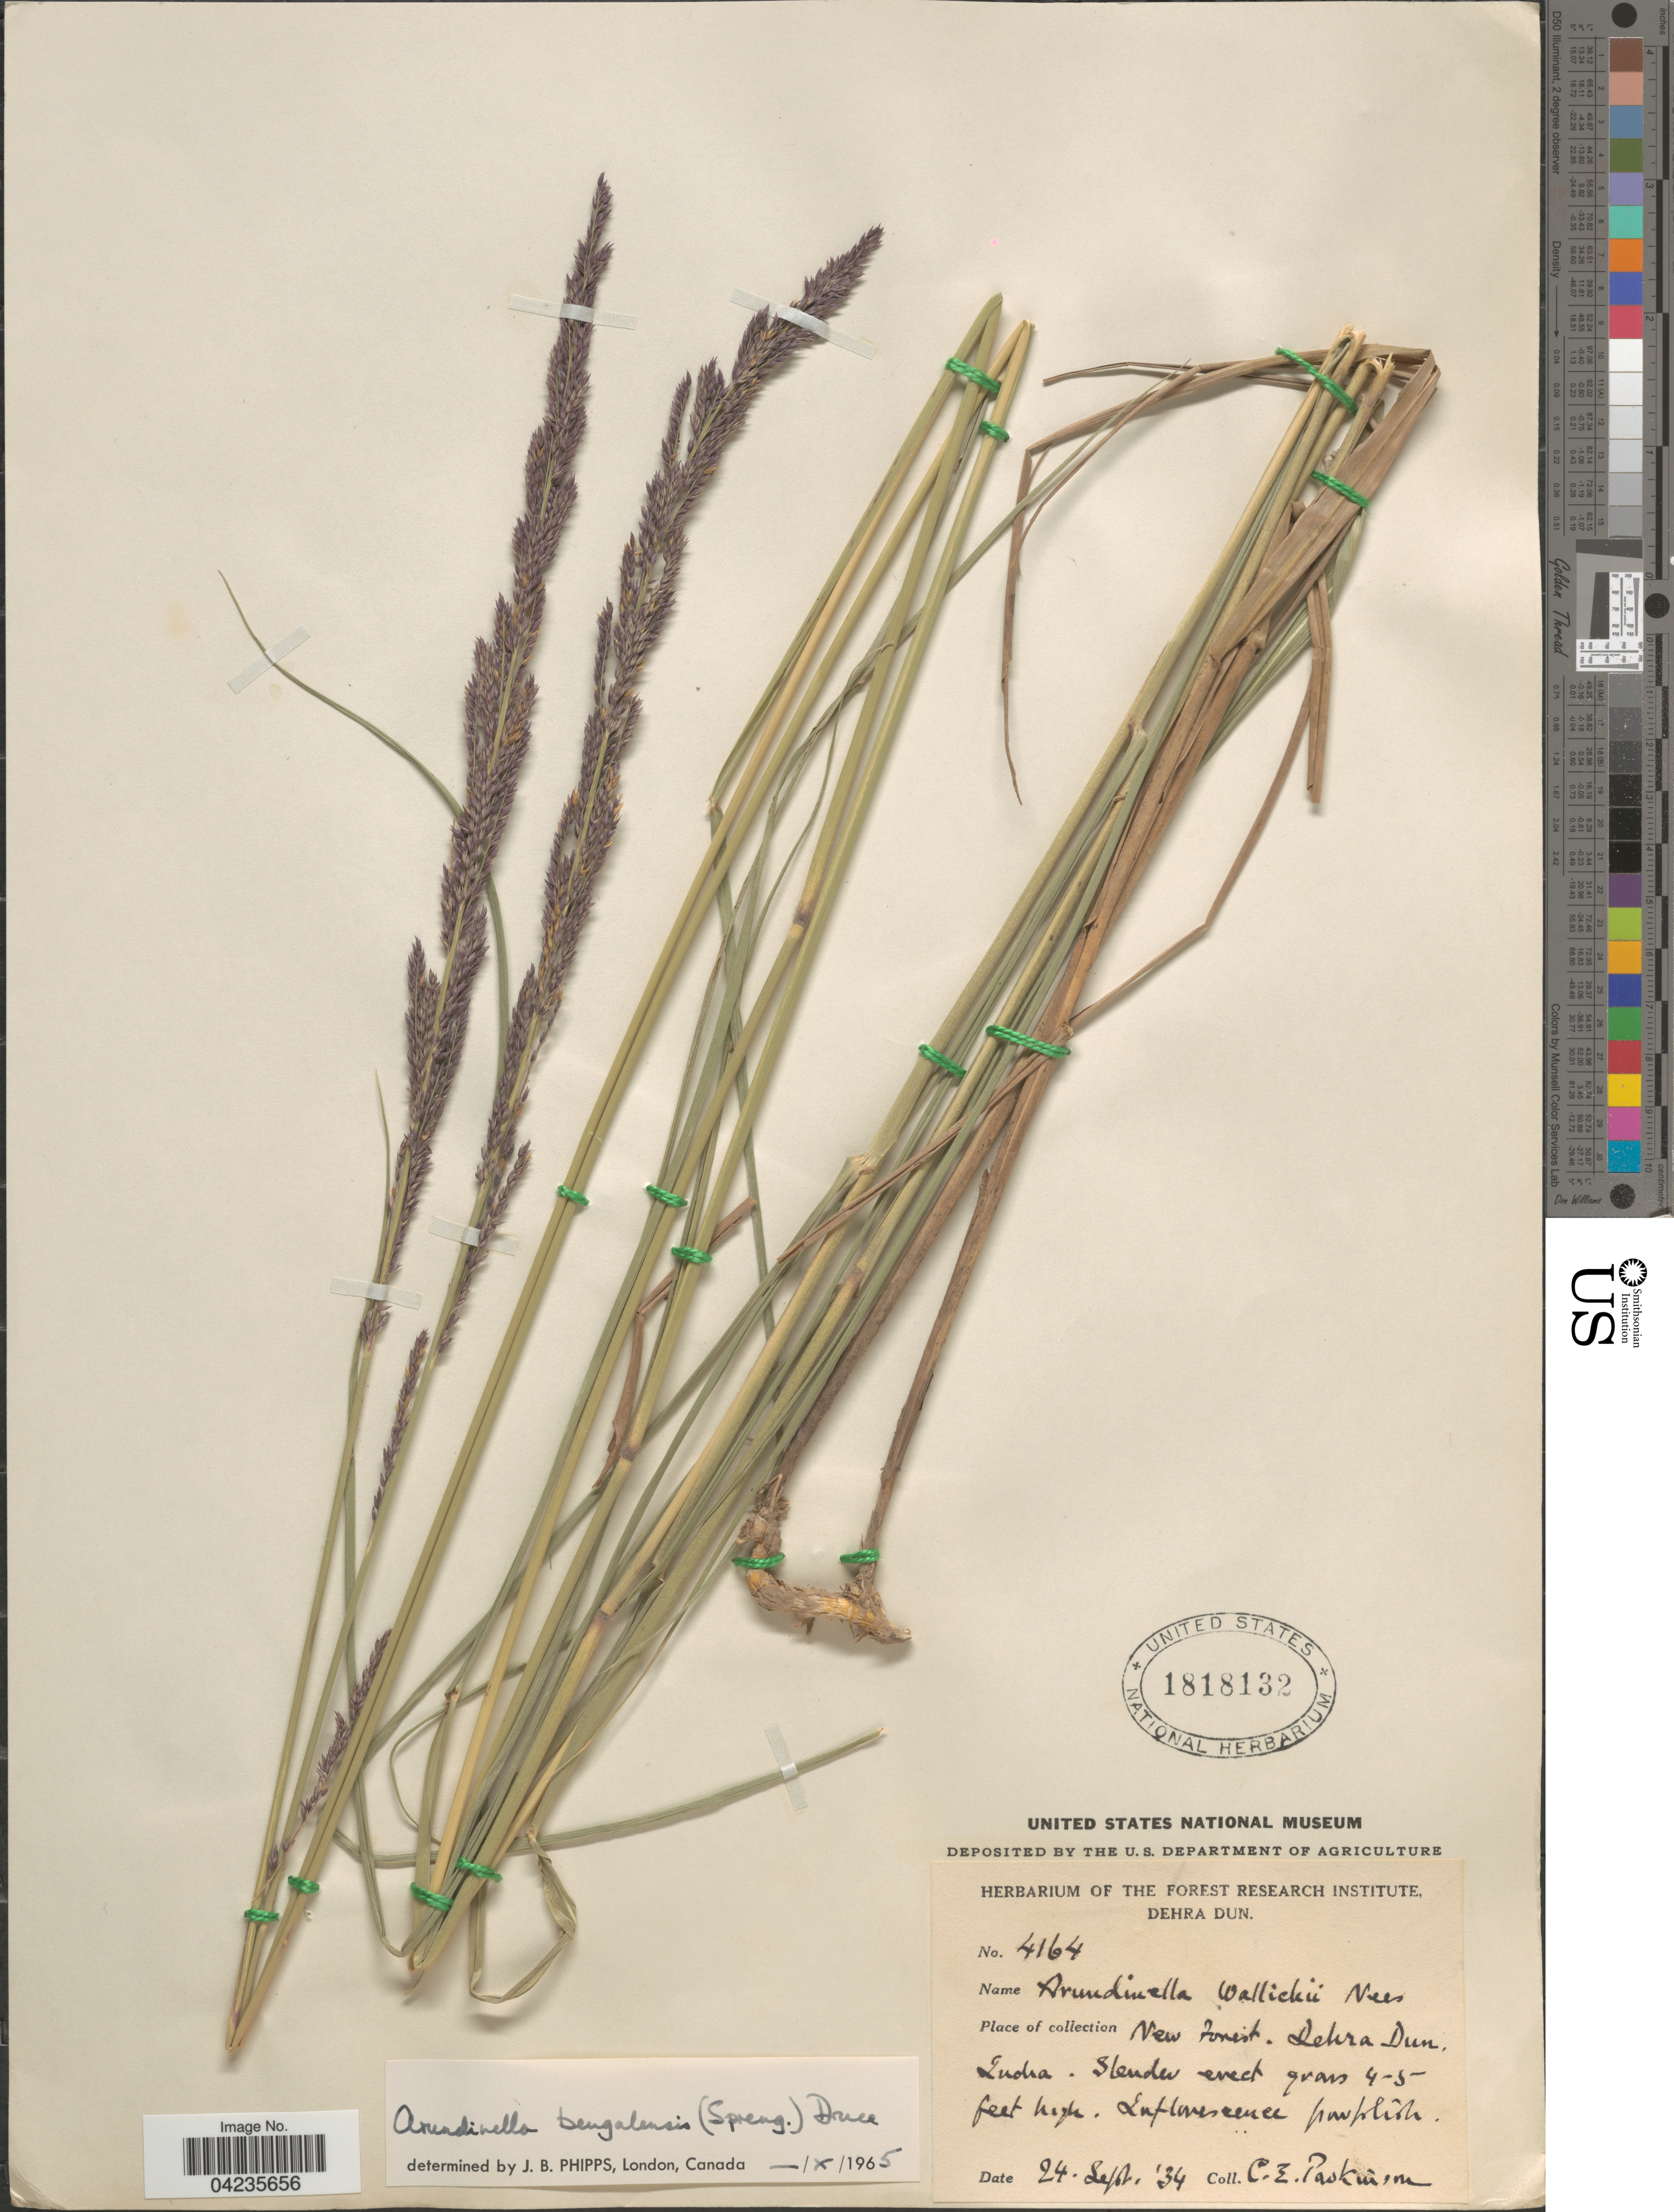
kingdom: Plantae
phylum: Tracheophyta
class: Liliopsida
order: Poales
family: Poaceae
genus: Arundinella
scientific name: Arundinella bengalensis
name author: (Spreng.) Druce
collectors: C. E. Parkinson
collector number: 4164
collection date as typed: Transcribed d/m/y: 24/9/34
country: India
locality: New Forest. Dehra Dun.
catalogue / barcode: US 1818132